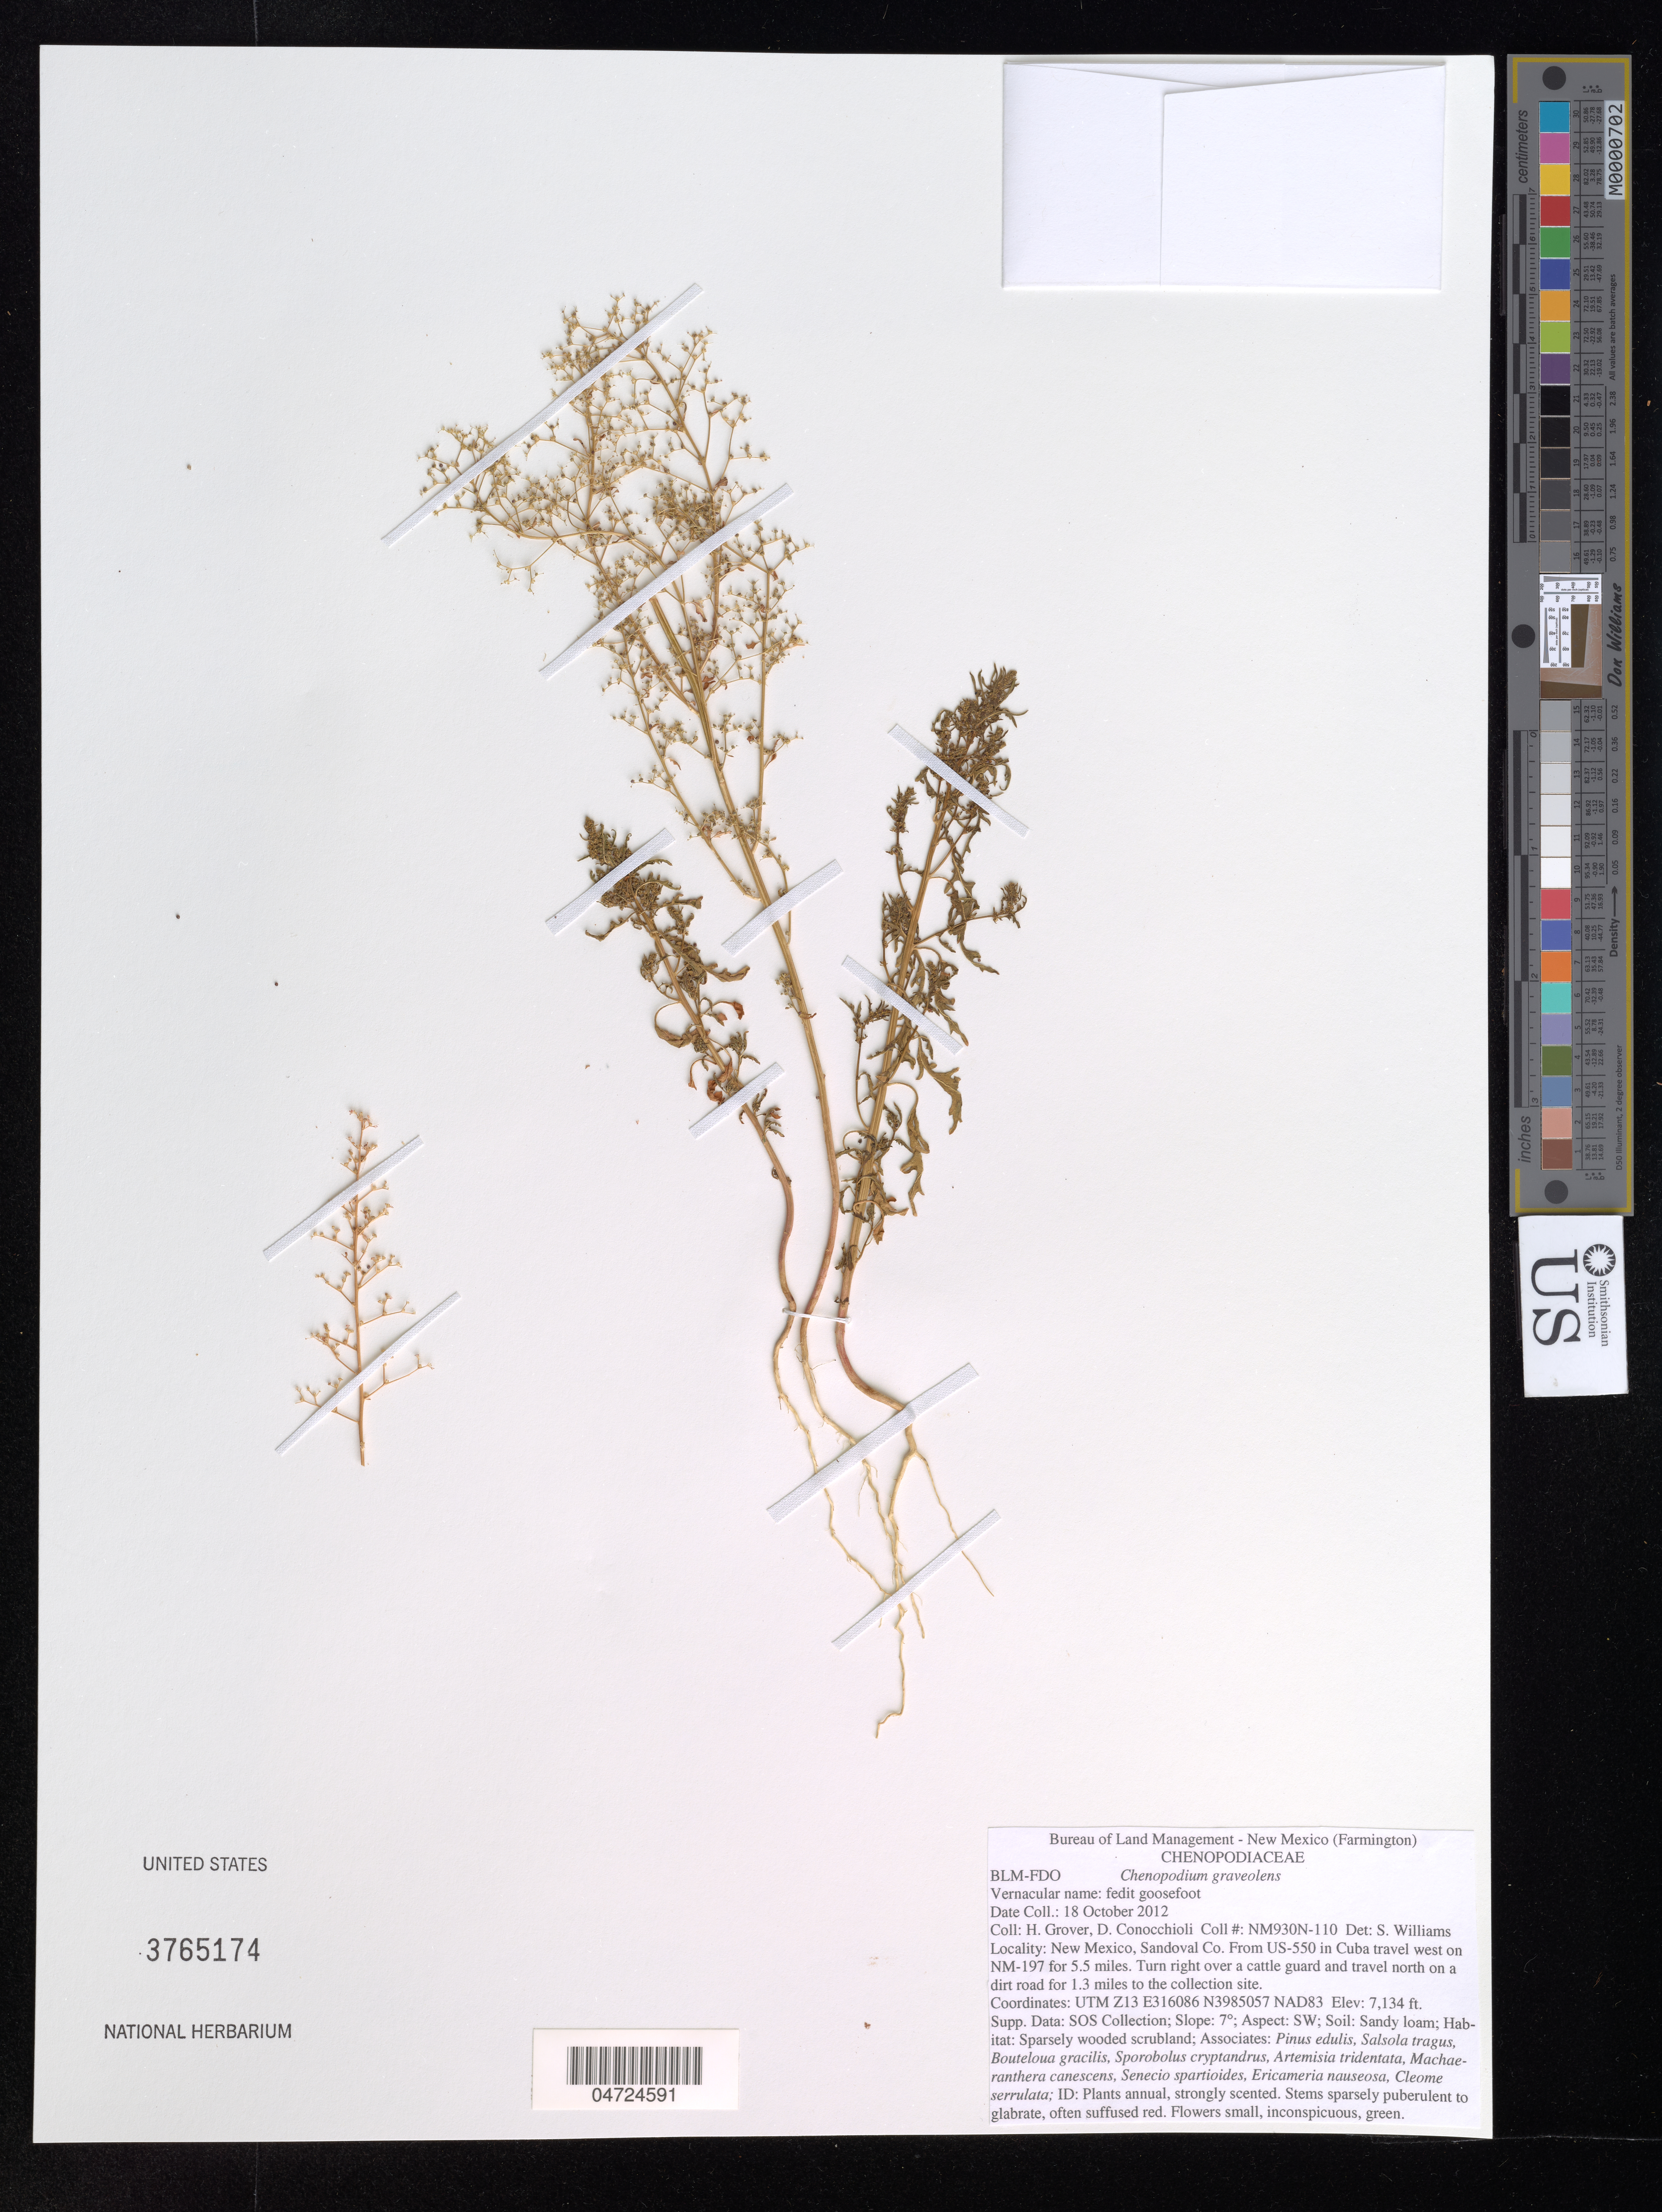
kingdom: Plantae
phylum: Tracheophyta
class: Magnoliopsida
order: Caryophyllales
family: Amaranthaceae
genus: Chenopodium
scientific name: Chenopodium graveolens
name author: Willd.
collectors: H. Grover & D. Conocchioli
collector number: NM930N-110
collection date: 2012-10-18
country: United States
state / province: New Mexico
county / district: Sandoval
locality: Sandoval Co. From US-550 in Cuba travel west on NM-197 for 5.5 miles. Turn right over a cattle guard and travel north on a dirt road for 1.3 miles to the collection site. UTM Z13 NAD83.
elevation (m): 2174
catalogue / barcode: US 3765174